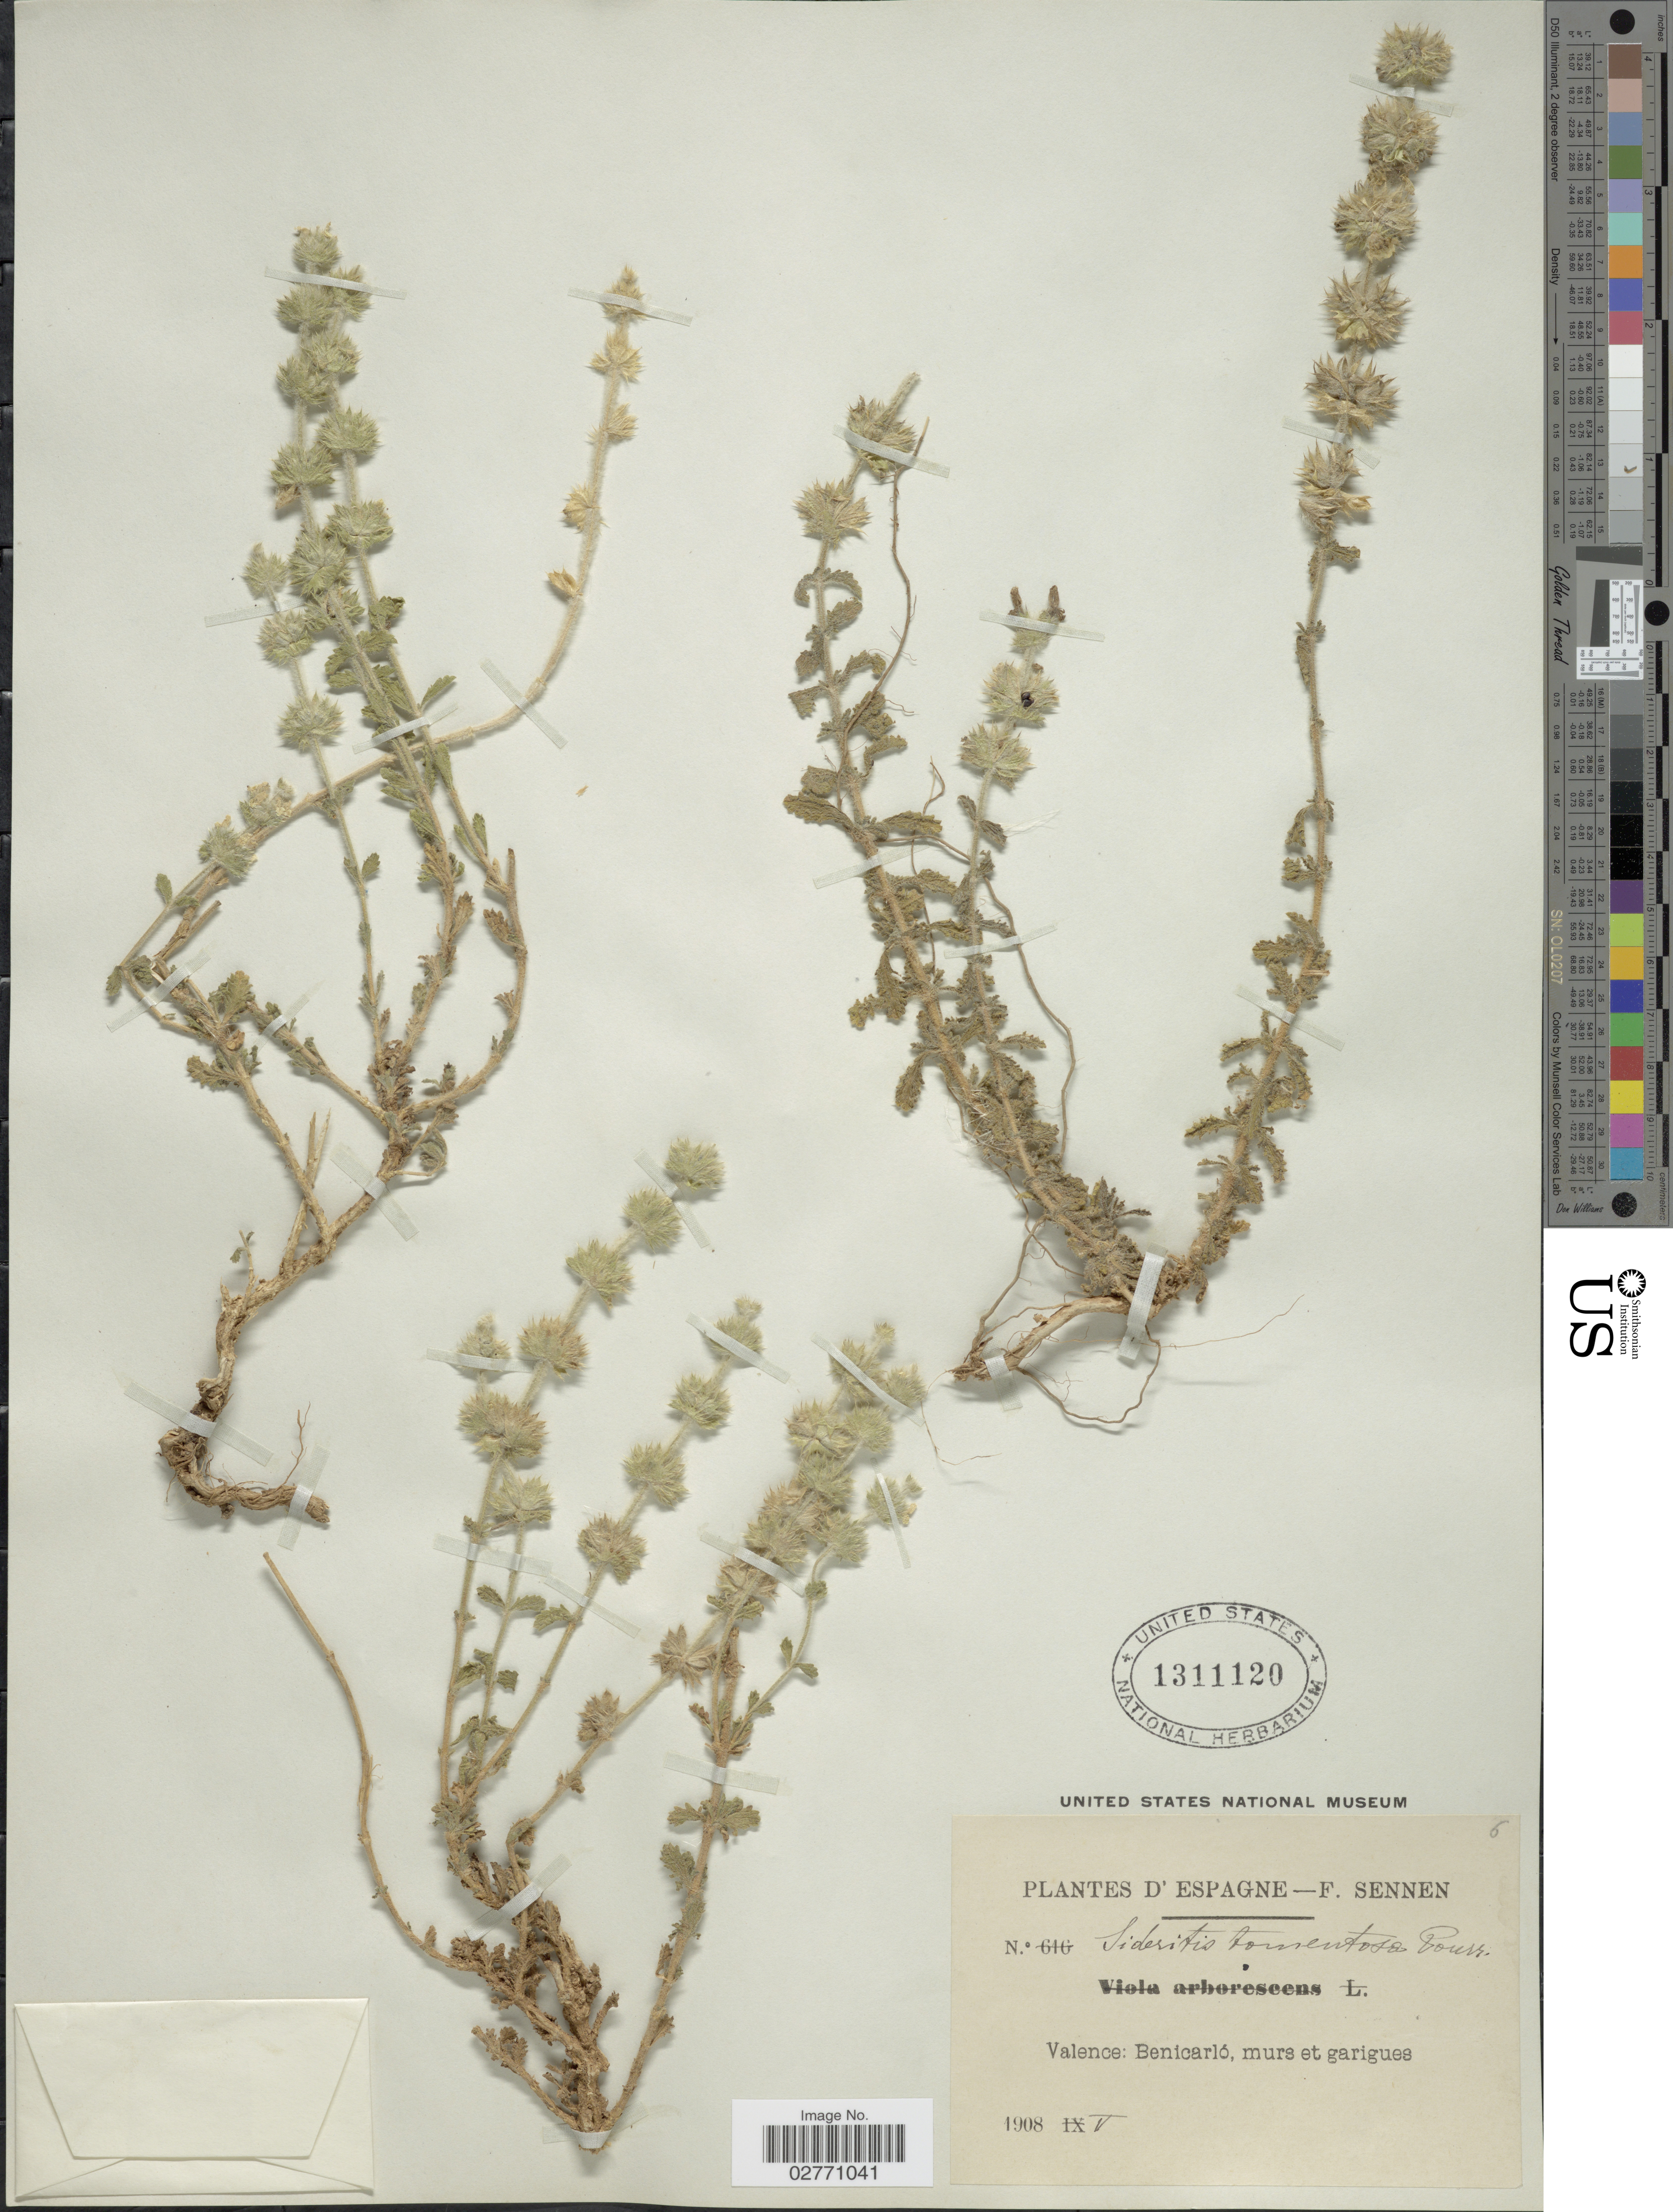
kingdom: Plantae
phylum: Tracheophyta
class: Magnoliopsida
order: Lamiales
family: Lamiaceae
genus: Sideritis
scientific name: Sideritis tomentosa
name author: Pourr.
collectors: E. Sennen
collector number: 6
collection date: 1908-05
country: Spain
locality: D'Espagne. Valence: Benicarló, murs et gargiues.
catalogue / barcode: US 1311120